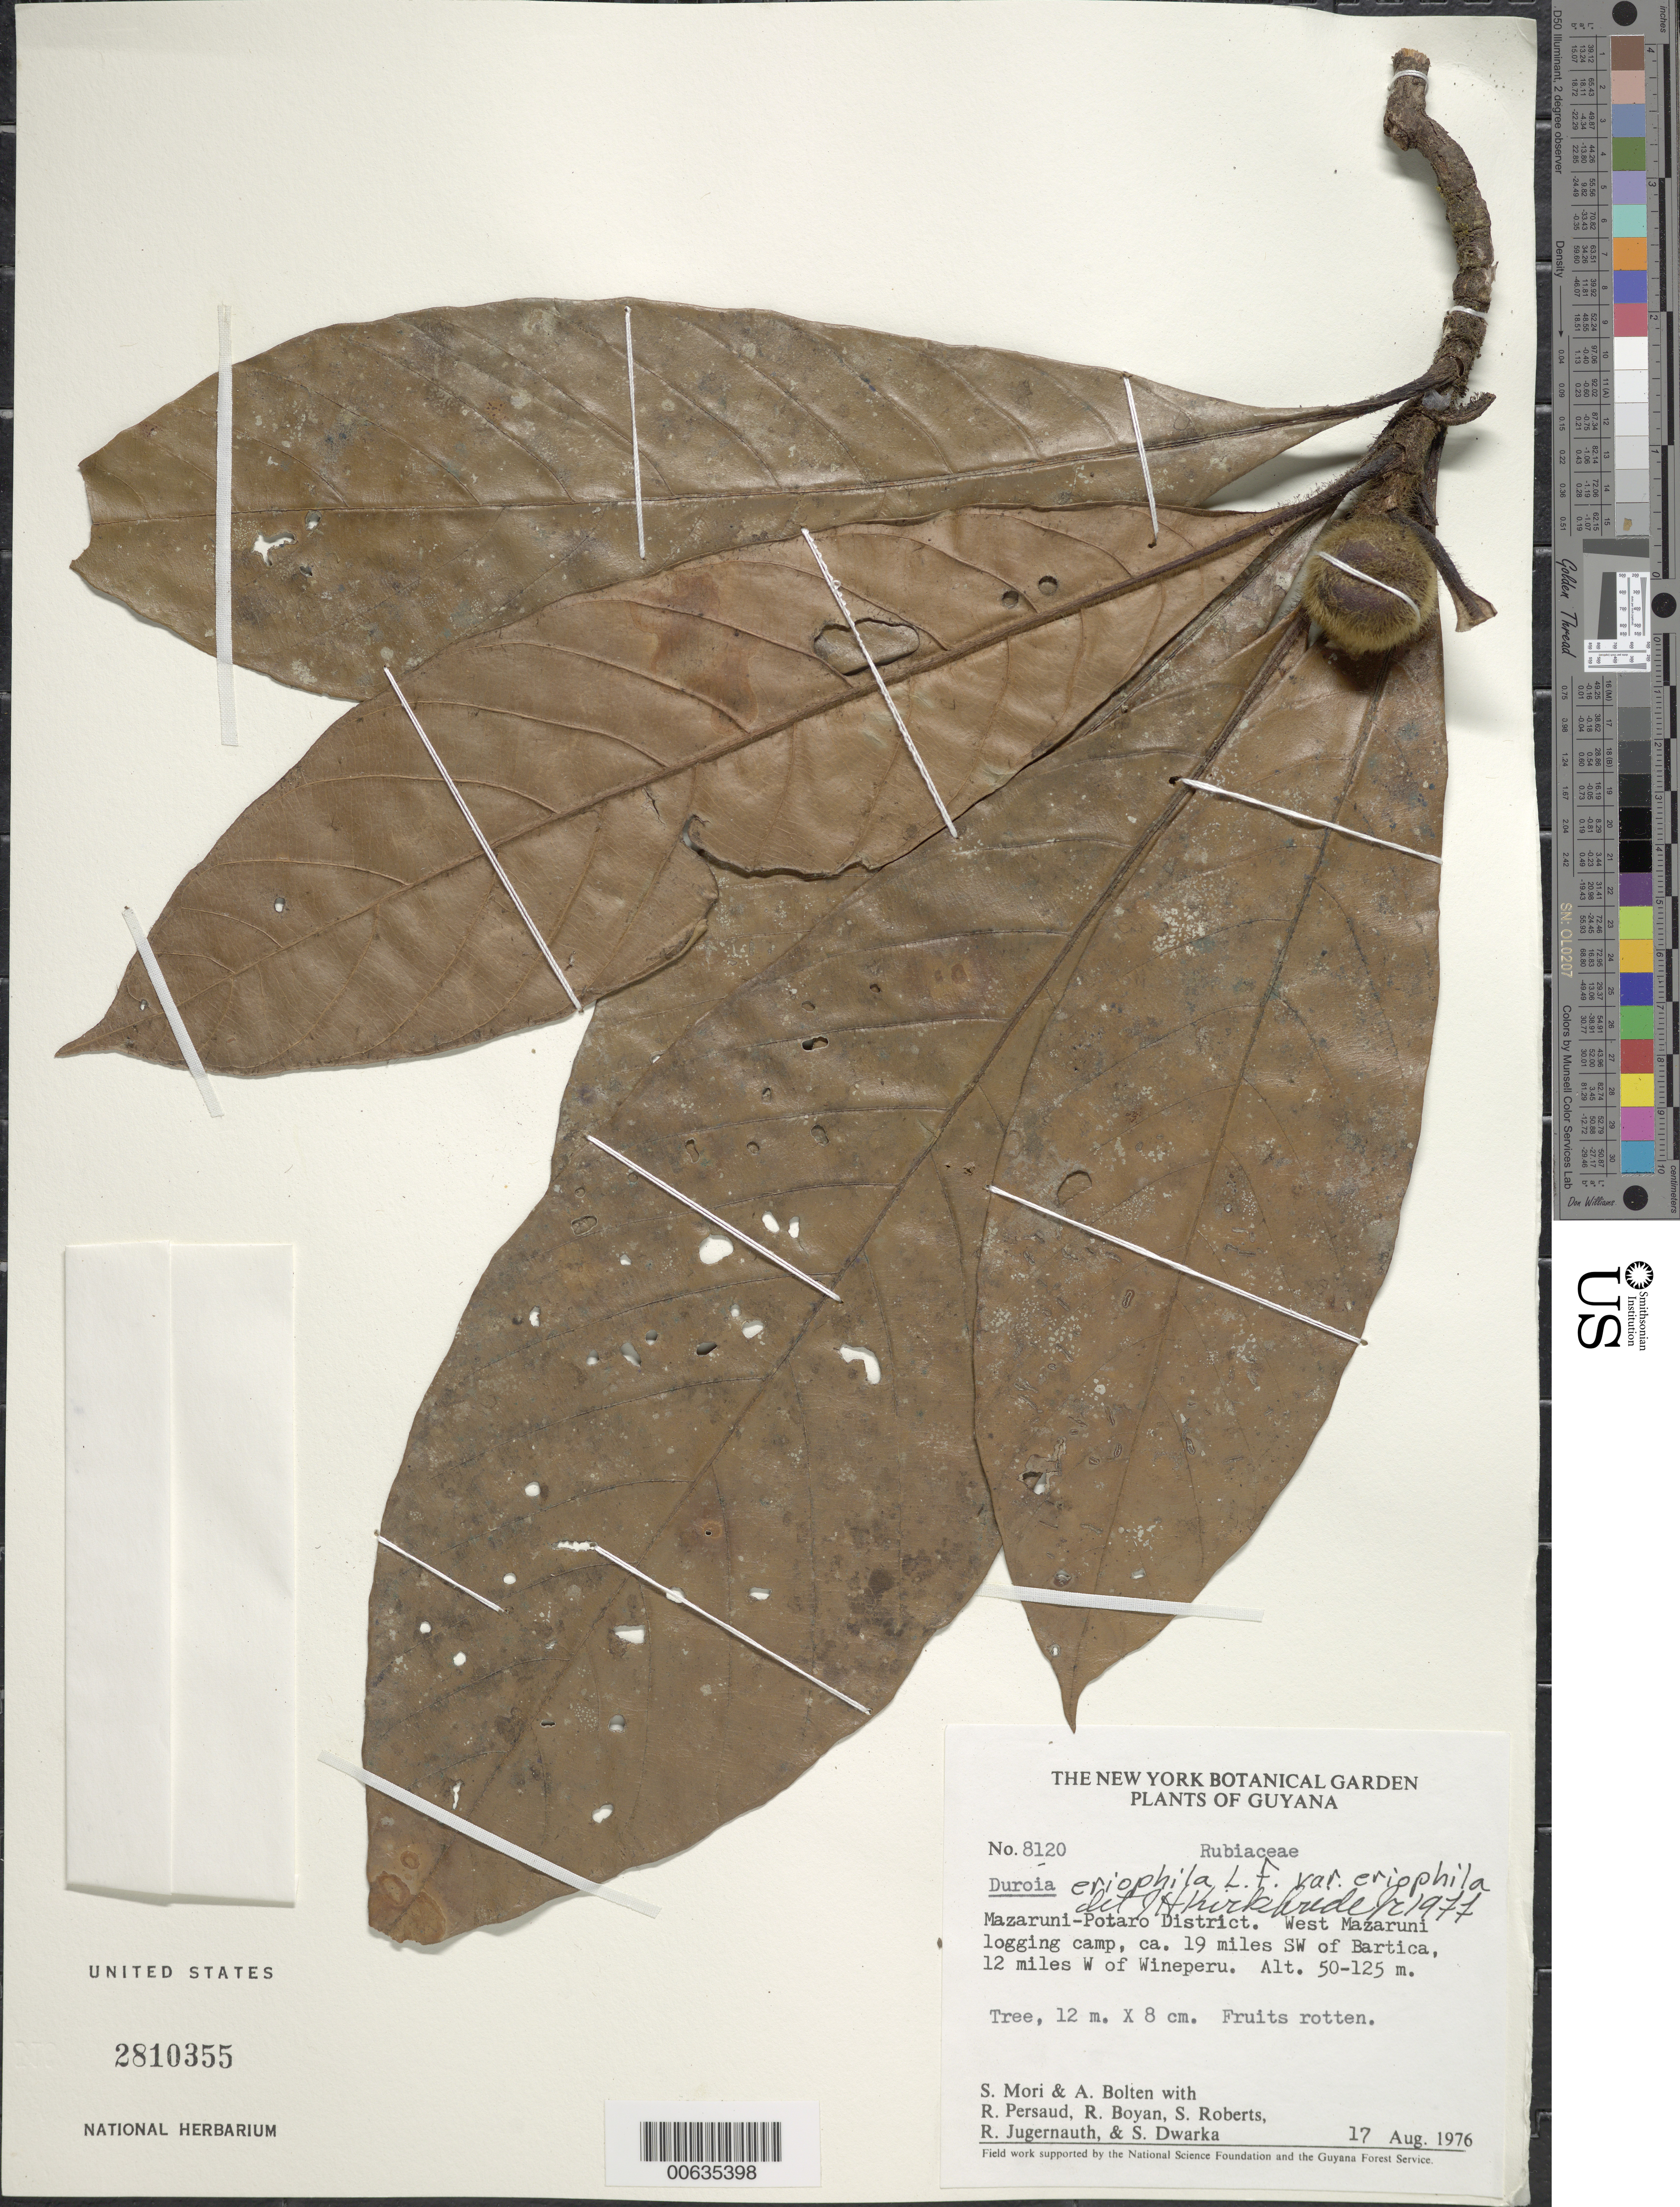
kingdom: Plantae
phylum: Tracheophyta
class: Magnoliopsida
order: Gentianales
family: Rubiaceae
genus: Duroia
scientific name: Duroia eriopila f. eriopila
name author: L. f.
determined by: Kirkbride, J. H.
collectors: S. Mori, A. Bolten, R. Persaud, R. Boyan, S. Roberts, R. Jugernauth & S. Dwarka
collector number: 8120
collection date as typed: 17-Aug-76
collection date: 1976-08-17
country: Guyana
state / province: Cuyuni-Mazaruni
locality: Bartica, 19 mi SW of; 12 mi. W of Wineperu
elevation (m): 50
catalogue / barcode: US 2810355